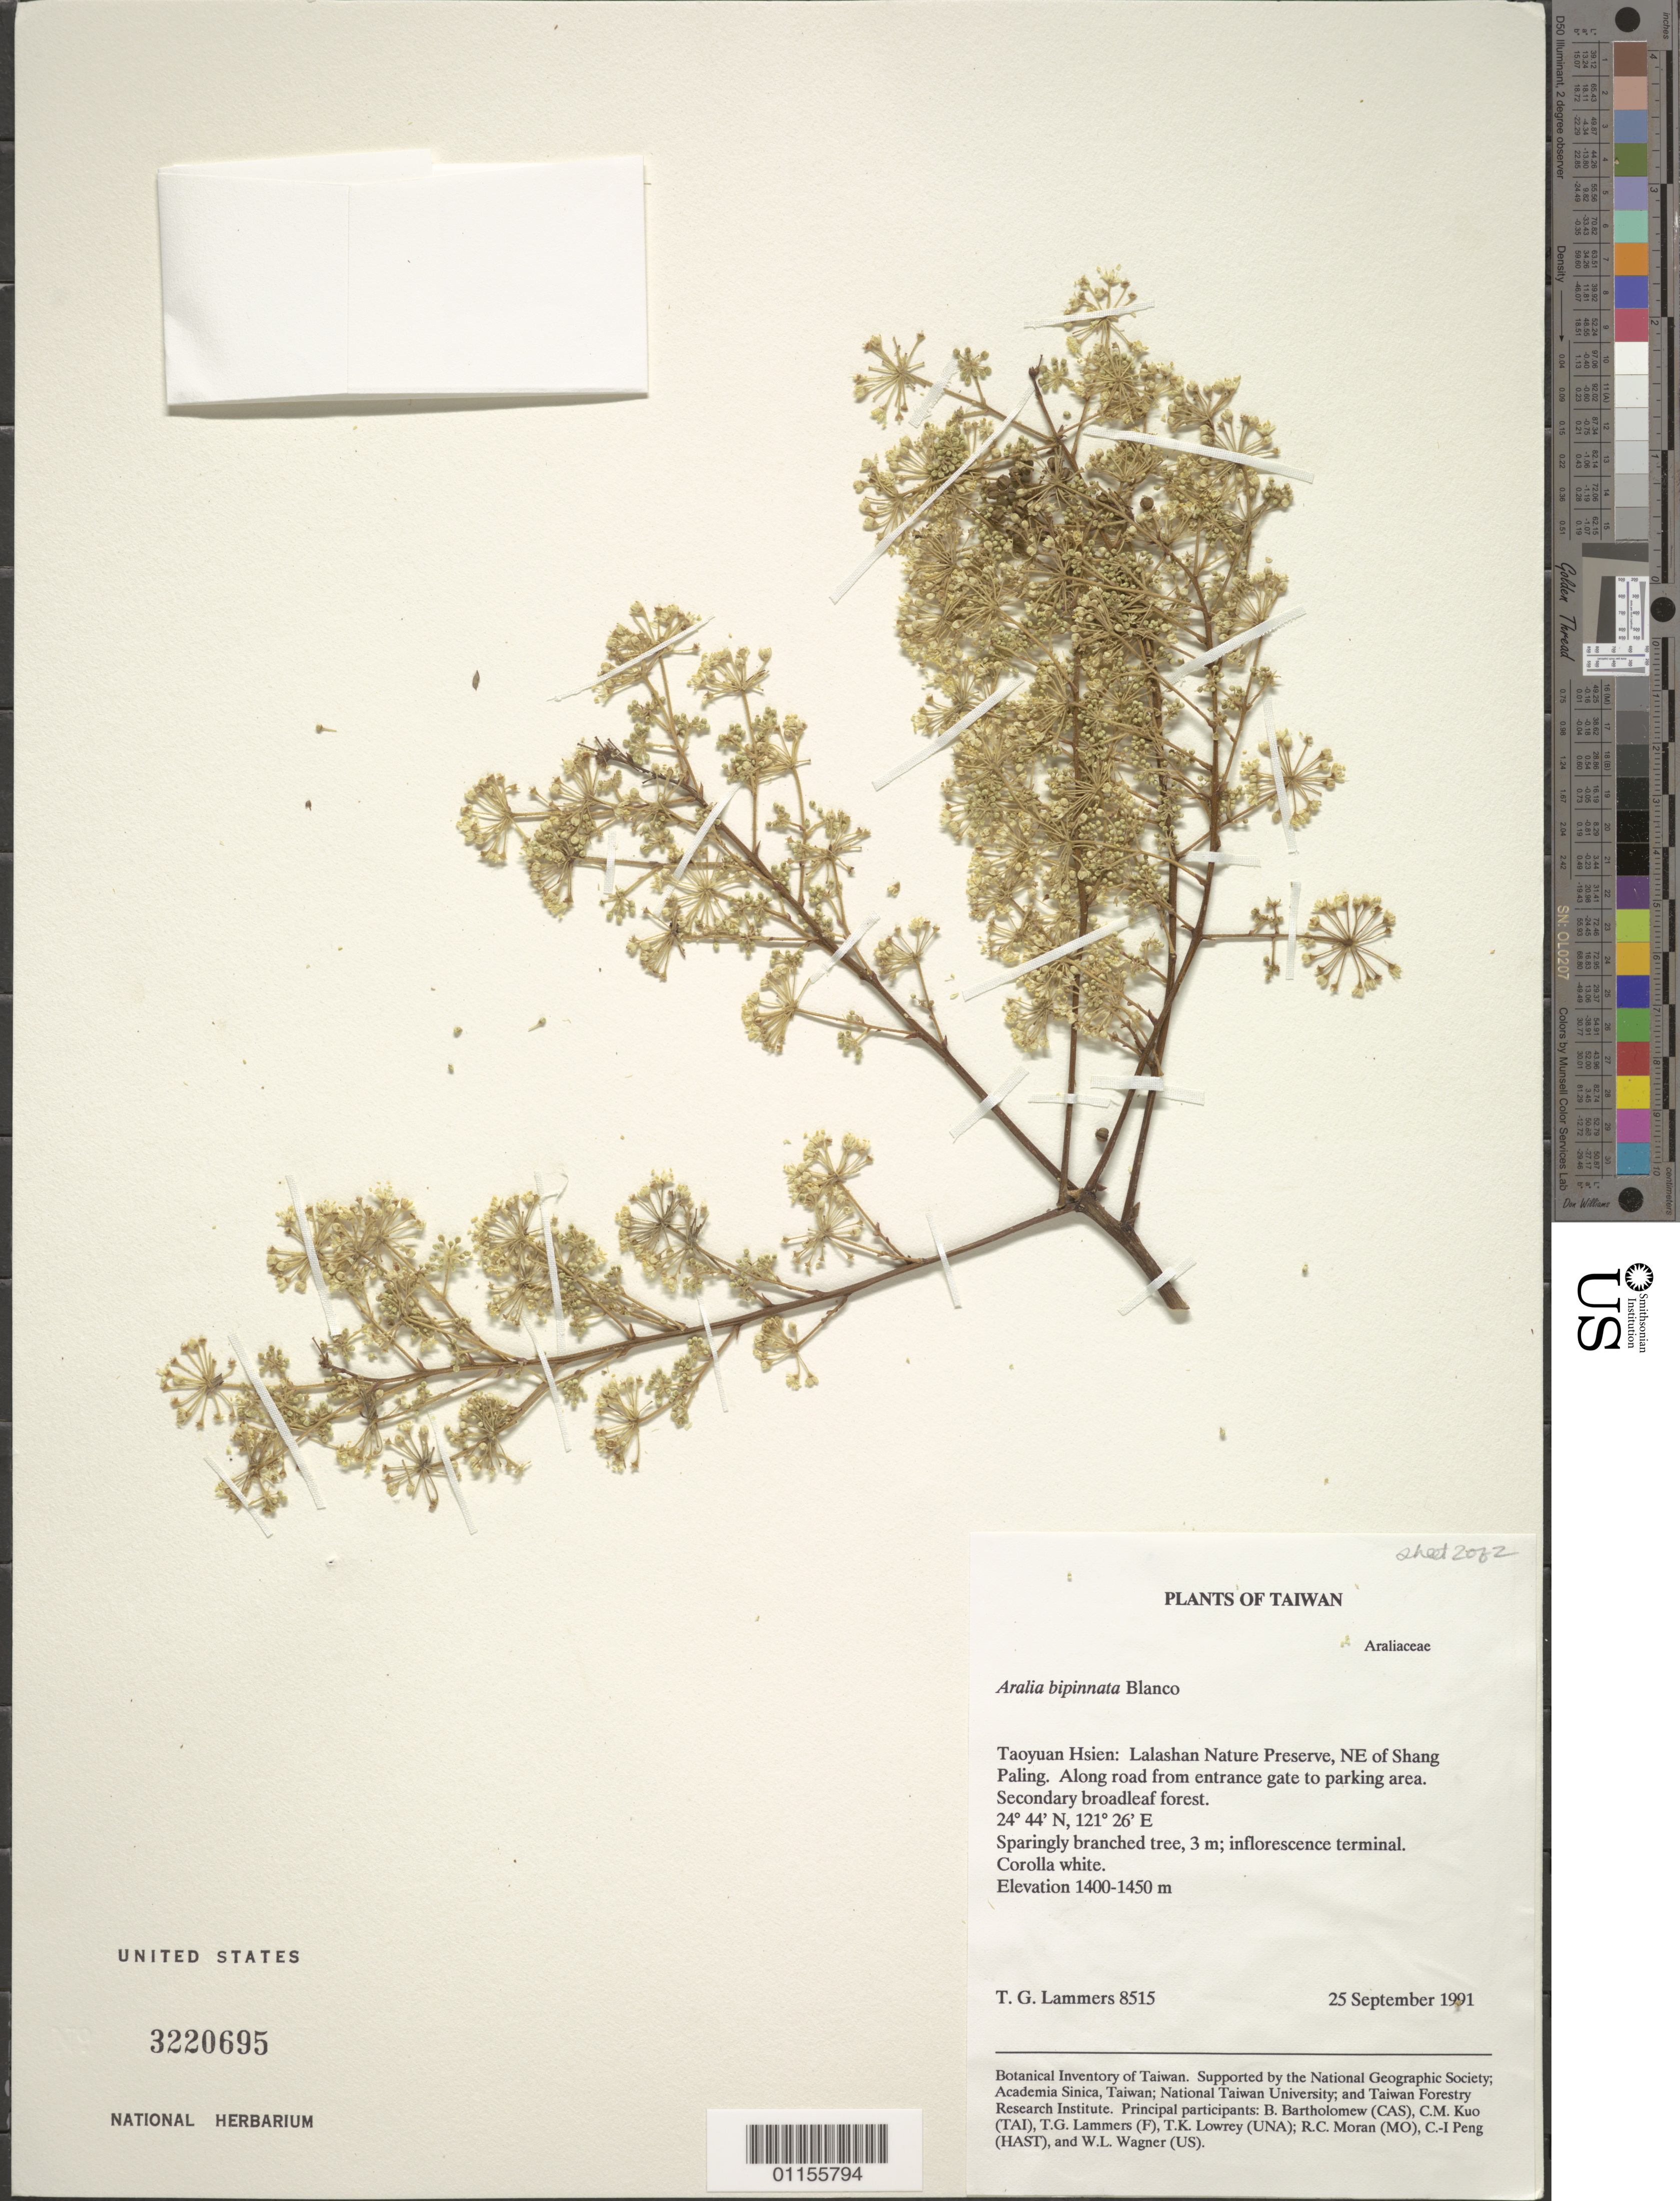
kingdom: Plantae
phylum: Tracheophyta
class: Magnoliopsida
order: Apiales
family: Araliaceae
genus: Aralia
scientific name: Aralia bipinnata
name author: Blanco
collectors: T. G. Lammers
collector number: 8515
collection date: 1991-09-25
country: Taiwan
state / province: Taoyuan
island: Taiwan [Formosa]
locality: Lalashan Nature Preserve, NE of Shang Paling. Along Rd from entrance gate to parking area.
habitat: Secondary broadleaf forest. Sparingly branched tree.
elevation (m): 1400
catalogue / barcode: US 3220695